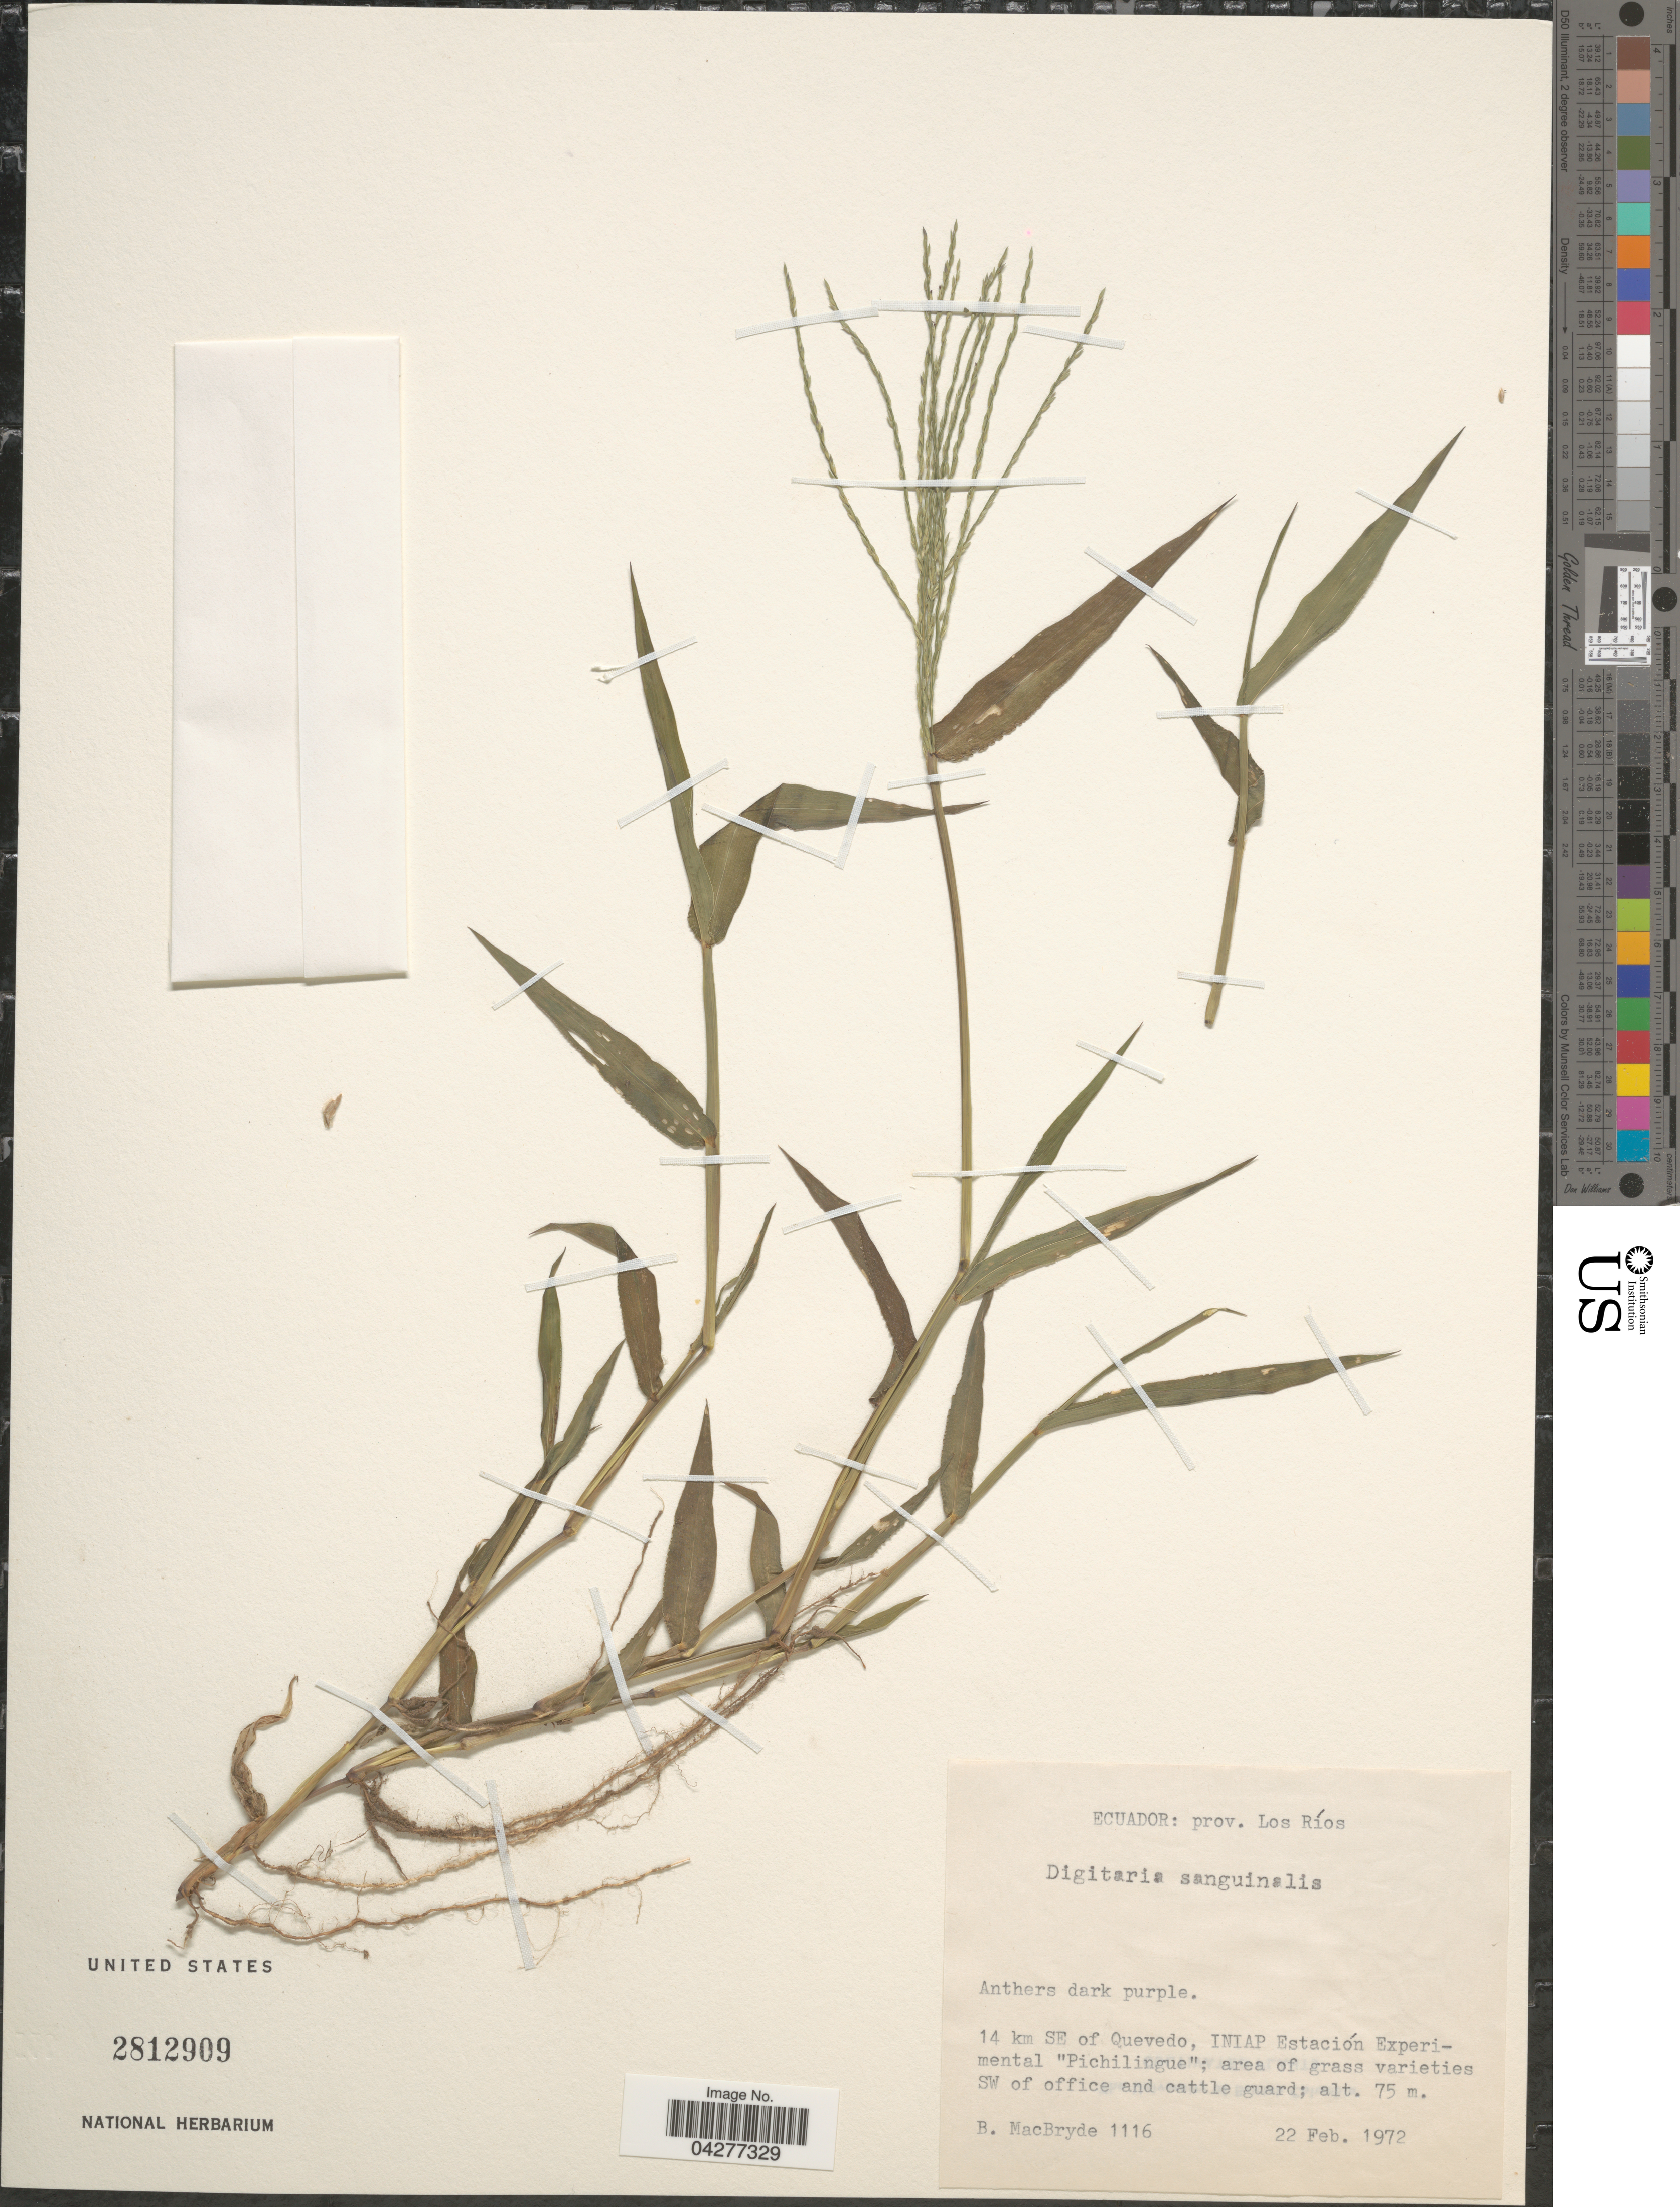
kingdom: Plantae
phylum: Tracheophyta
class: Liliopsida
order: Poales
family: Poaceae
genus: Digitaria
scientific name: Digitaria sanguinalis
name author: (L.) Scop.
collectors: B. MacBryde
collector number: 1116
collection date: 1972-02-22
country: Ecuador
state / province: Los Ríos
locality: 14 km SE of Quevedo, INIAP Estación Experimental "Pichilingue"; area of grass varieties SW of office and cattle guard.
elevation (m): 75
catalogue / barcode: US 2812909